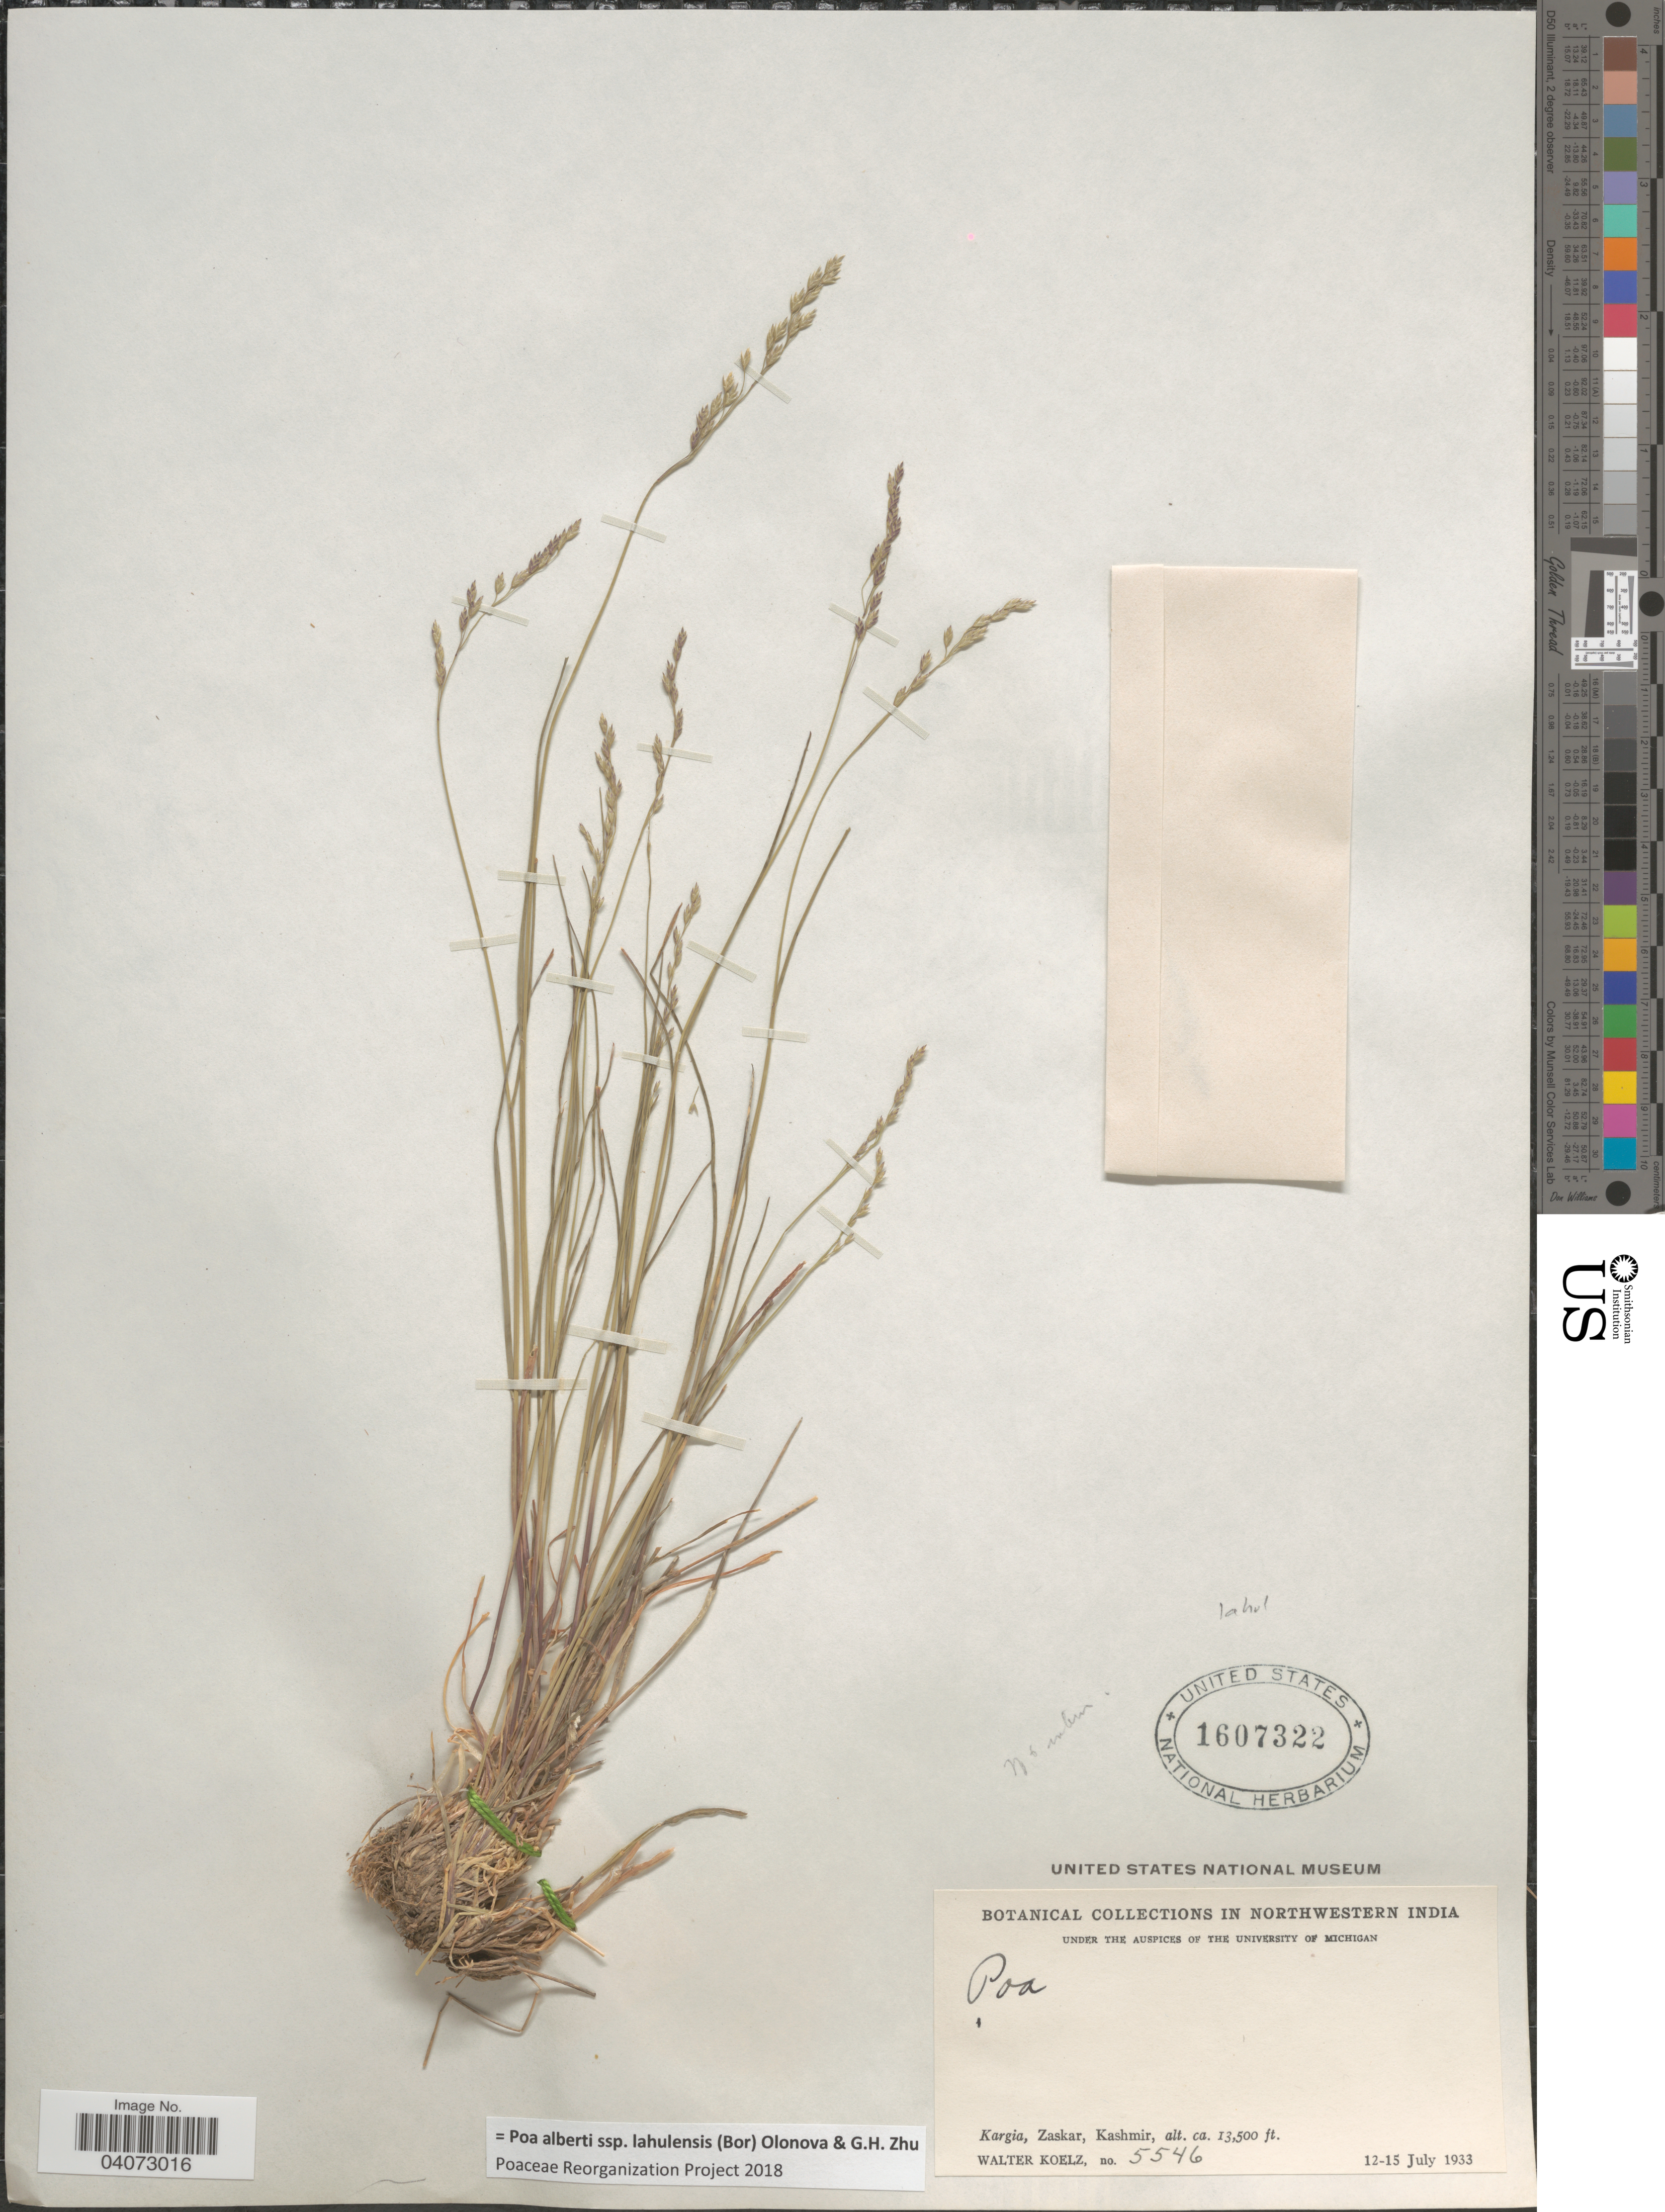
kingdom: Plantae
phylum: Tracheophyta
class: Liliopsida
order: Poales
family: Poaceae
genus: Poa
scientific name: Poa albertii subsp. lahulensis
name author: (Bor) Olonova & G.H. Zhu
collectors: W. N. Koelz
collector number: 5546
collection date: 1933-07-12/1933-07-15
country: India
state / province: Jammu and Kashmir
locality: Northwestern India. Kargia, Zaskar, Kashmir.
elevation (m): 4115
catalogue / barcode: US 1607322